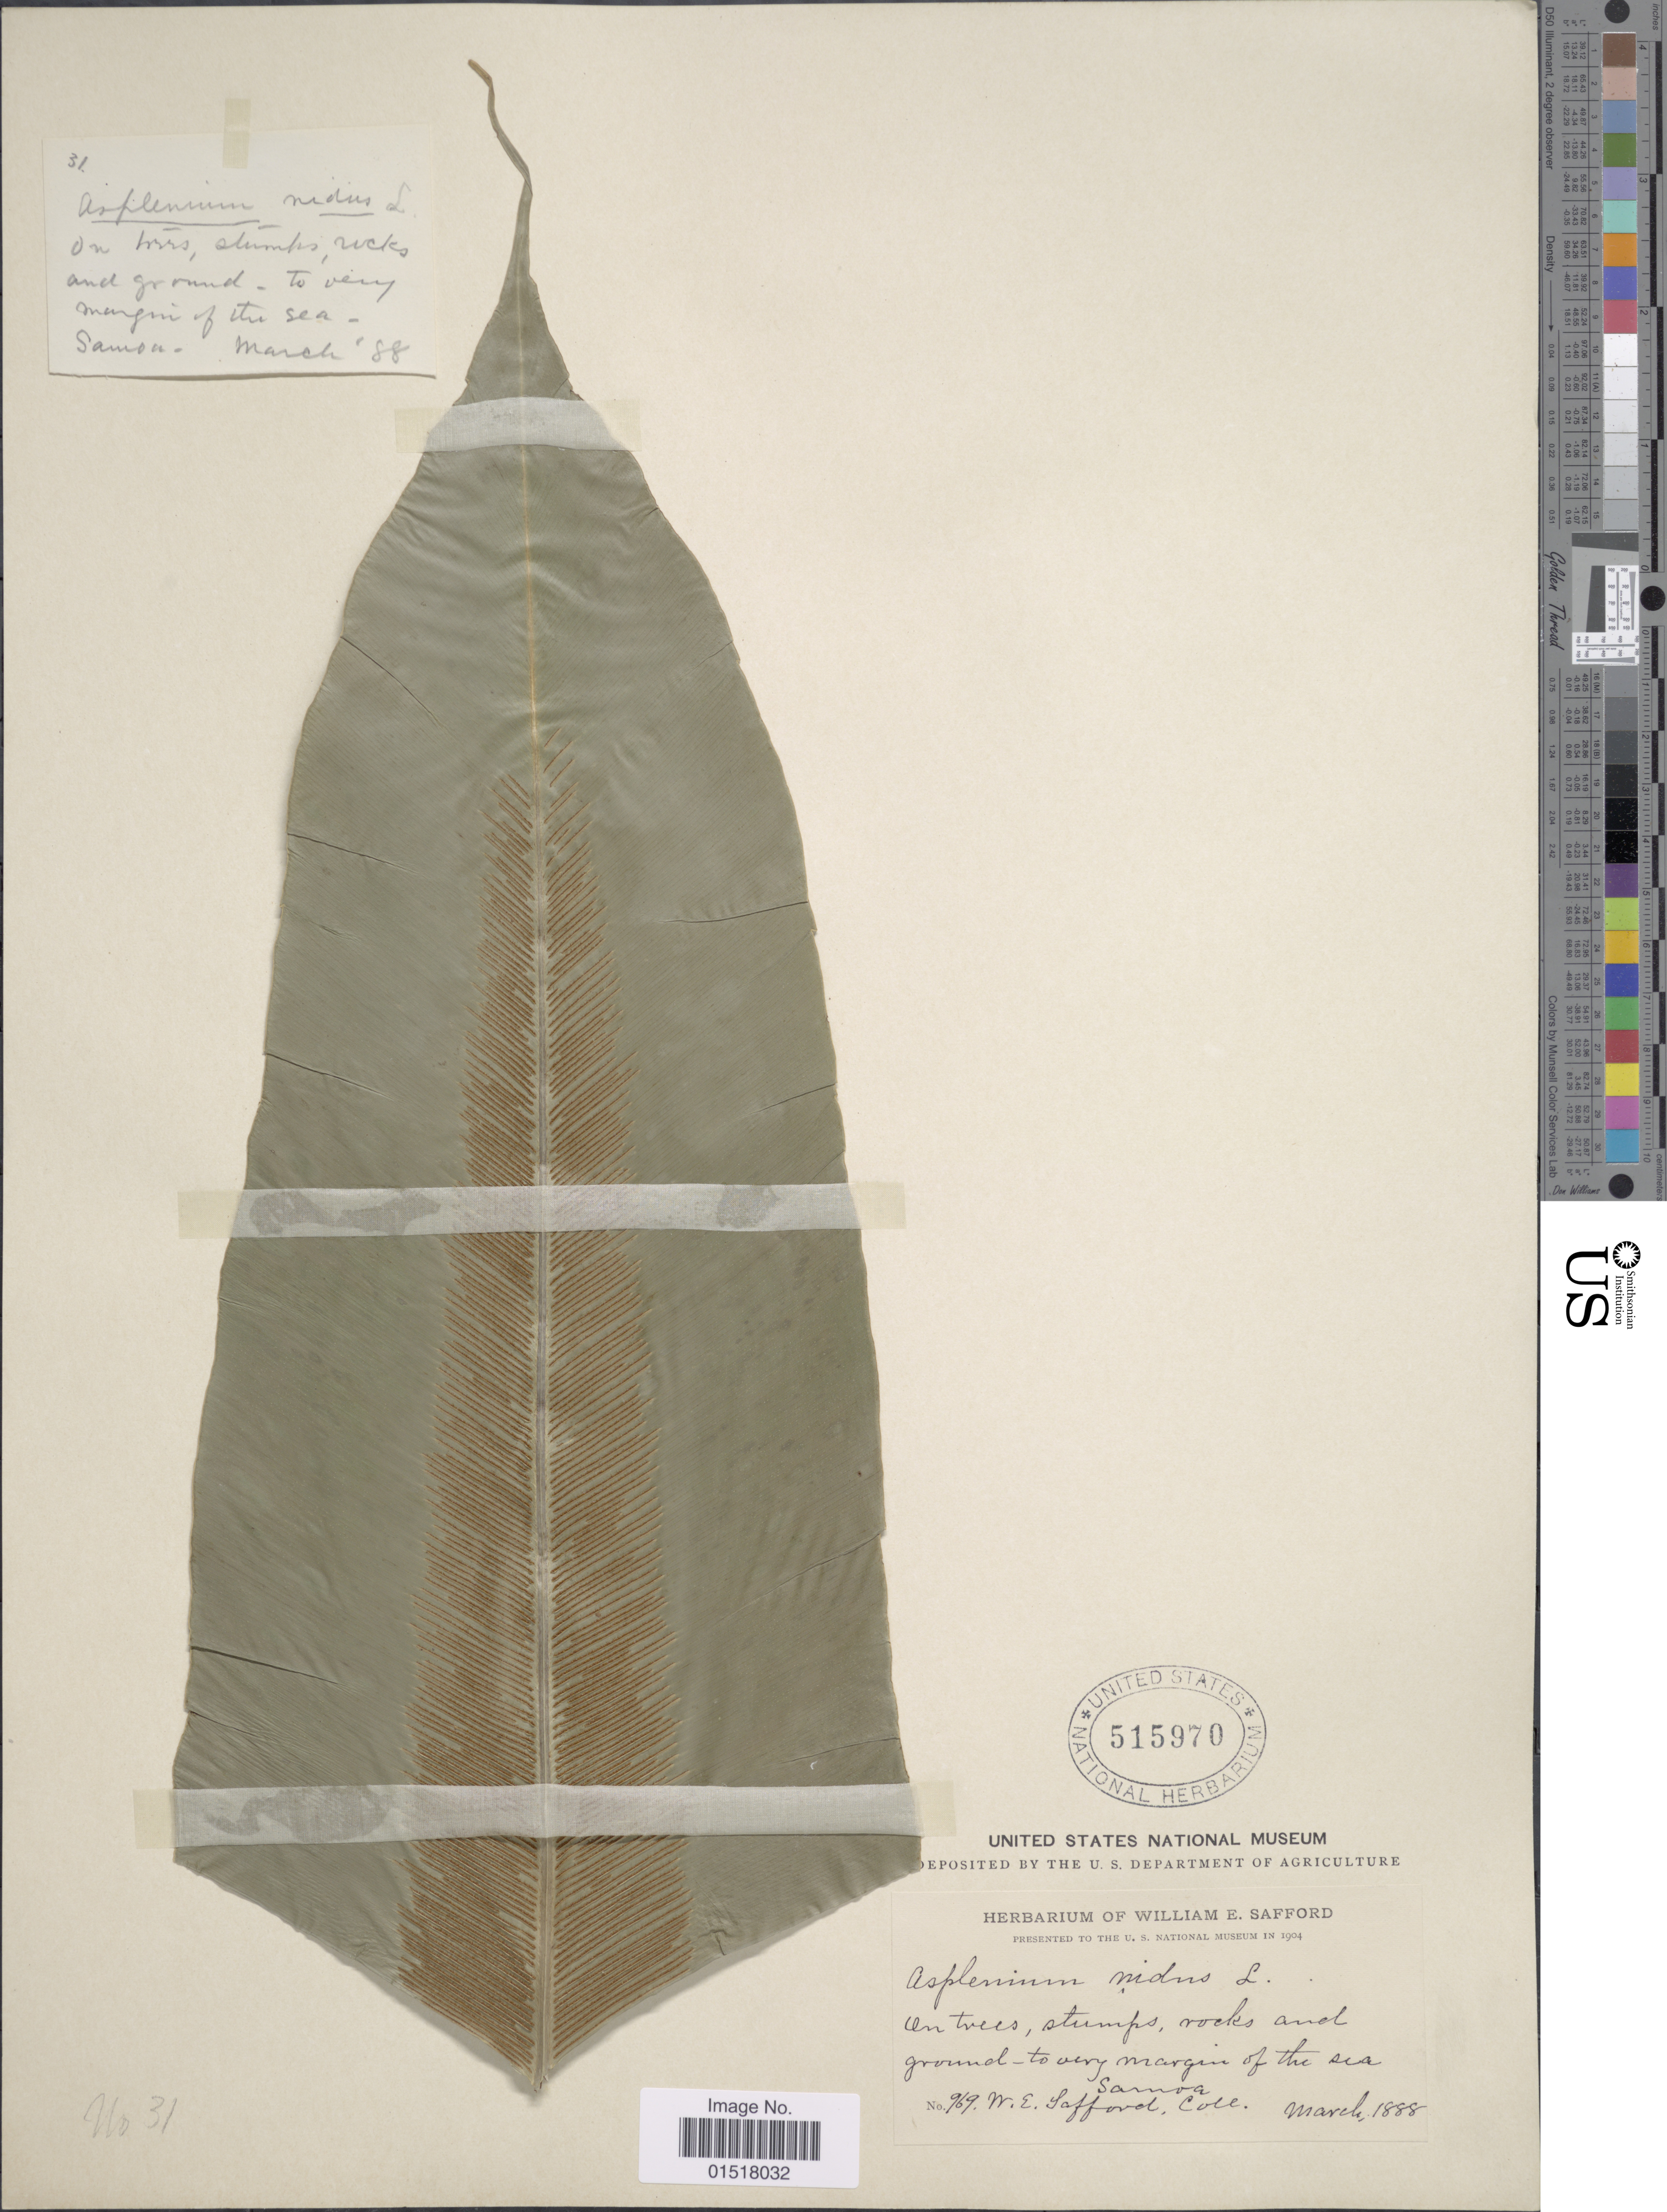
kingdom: Plantae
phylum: Tracheophyta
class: Polypodiopsida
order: Polypodiales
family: Aspleniaceae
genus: Asplenium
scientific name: Asplenium nidus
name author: L.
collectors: W. E. Safford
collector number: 969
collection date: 1888-03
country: American Samoa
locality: On trees, stumps, rocks and ground-to very margin of the sea Samoa.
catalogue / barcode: US 515970